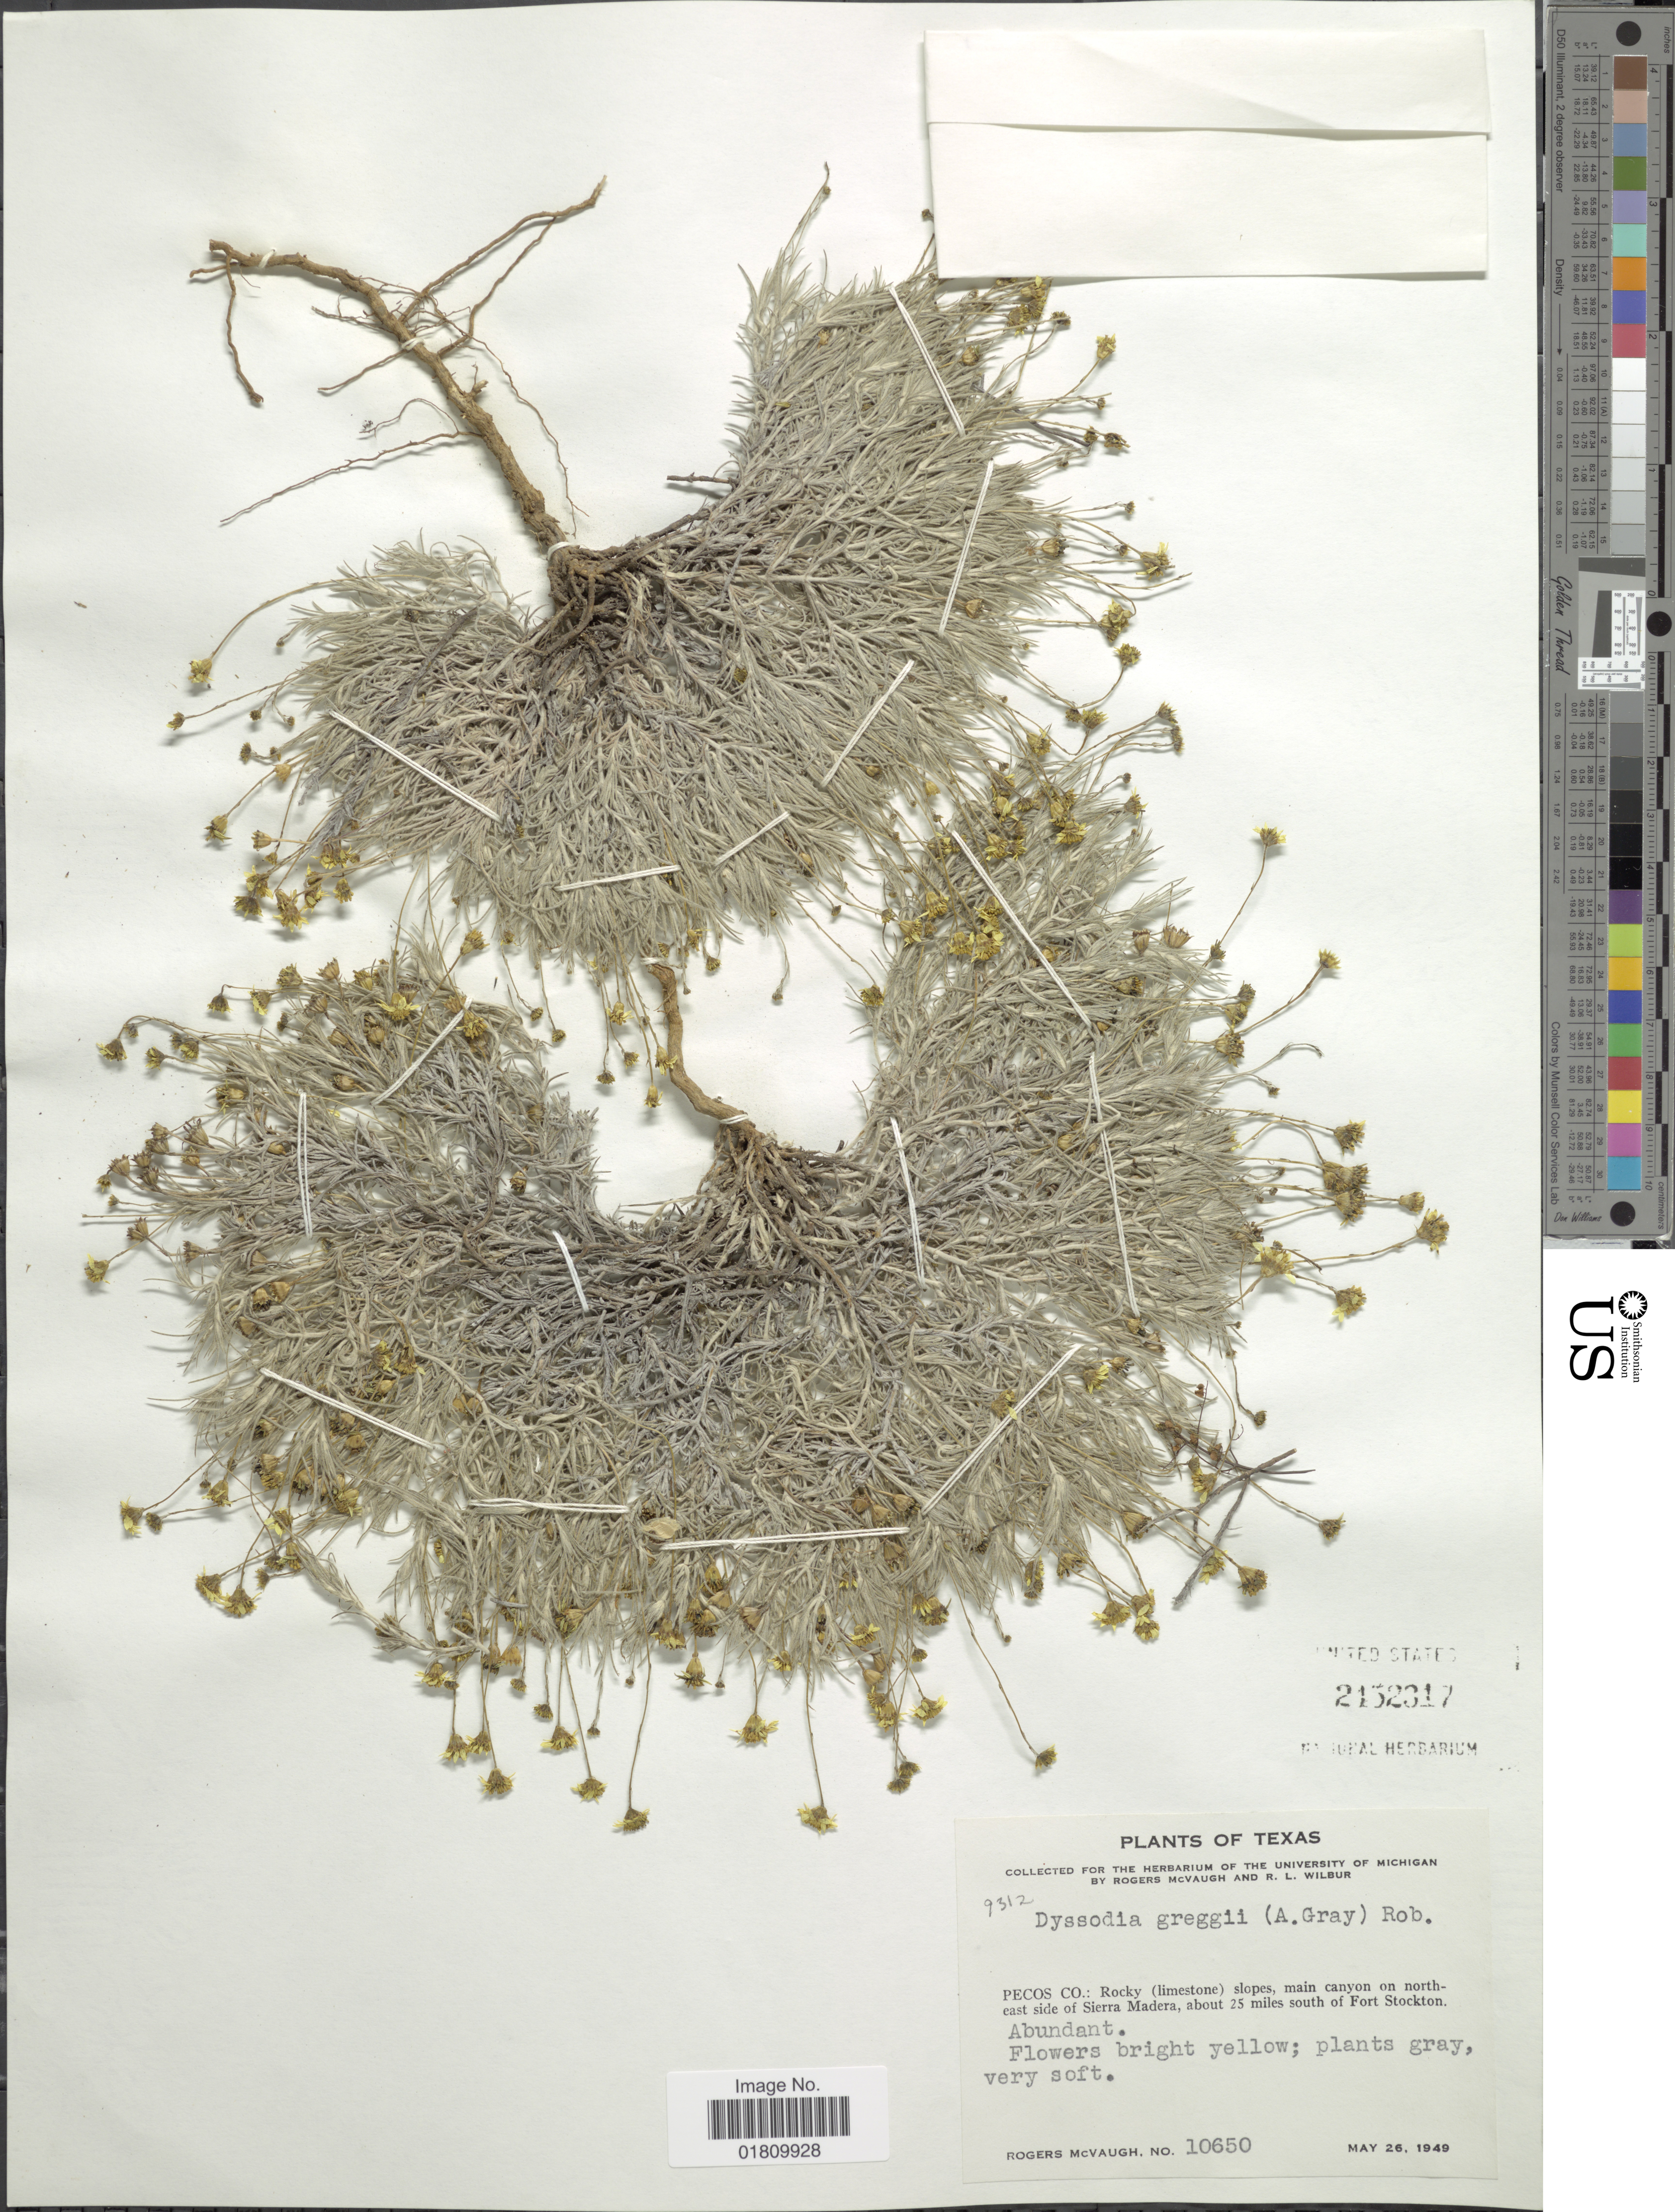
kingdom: Plantae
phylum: Tracheophyta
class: Magnoliopsida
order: Asterales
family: Asteraceae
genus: Thymophylla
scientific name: Thymophylla setifolia var. radiata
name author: (A. Gray) Strother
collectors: R. McVaugh & R. L. Wilbur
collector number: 10650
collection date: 1949-05-26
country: United States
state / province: Texas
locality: Pecos Co.: Rocky (limestone) slopes, main canyon on north-east side of Sierra Madera, about 25 miles south of Fort Stockton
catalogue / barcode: US 2452317